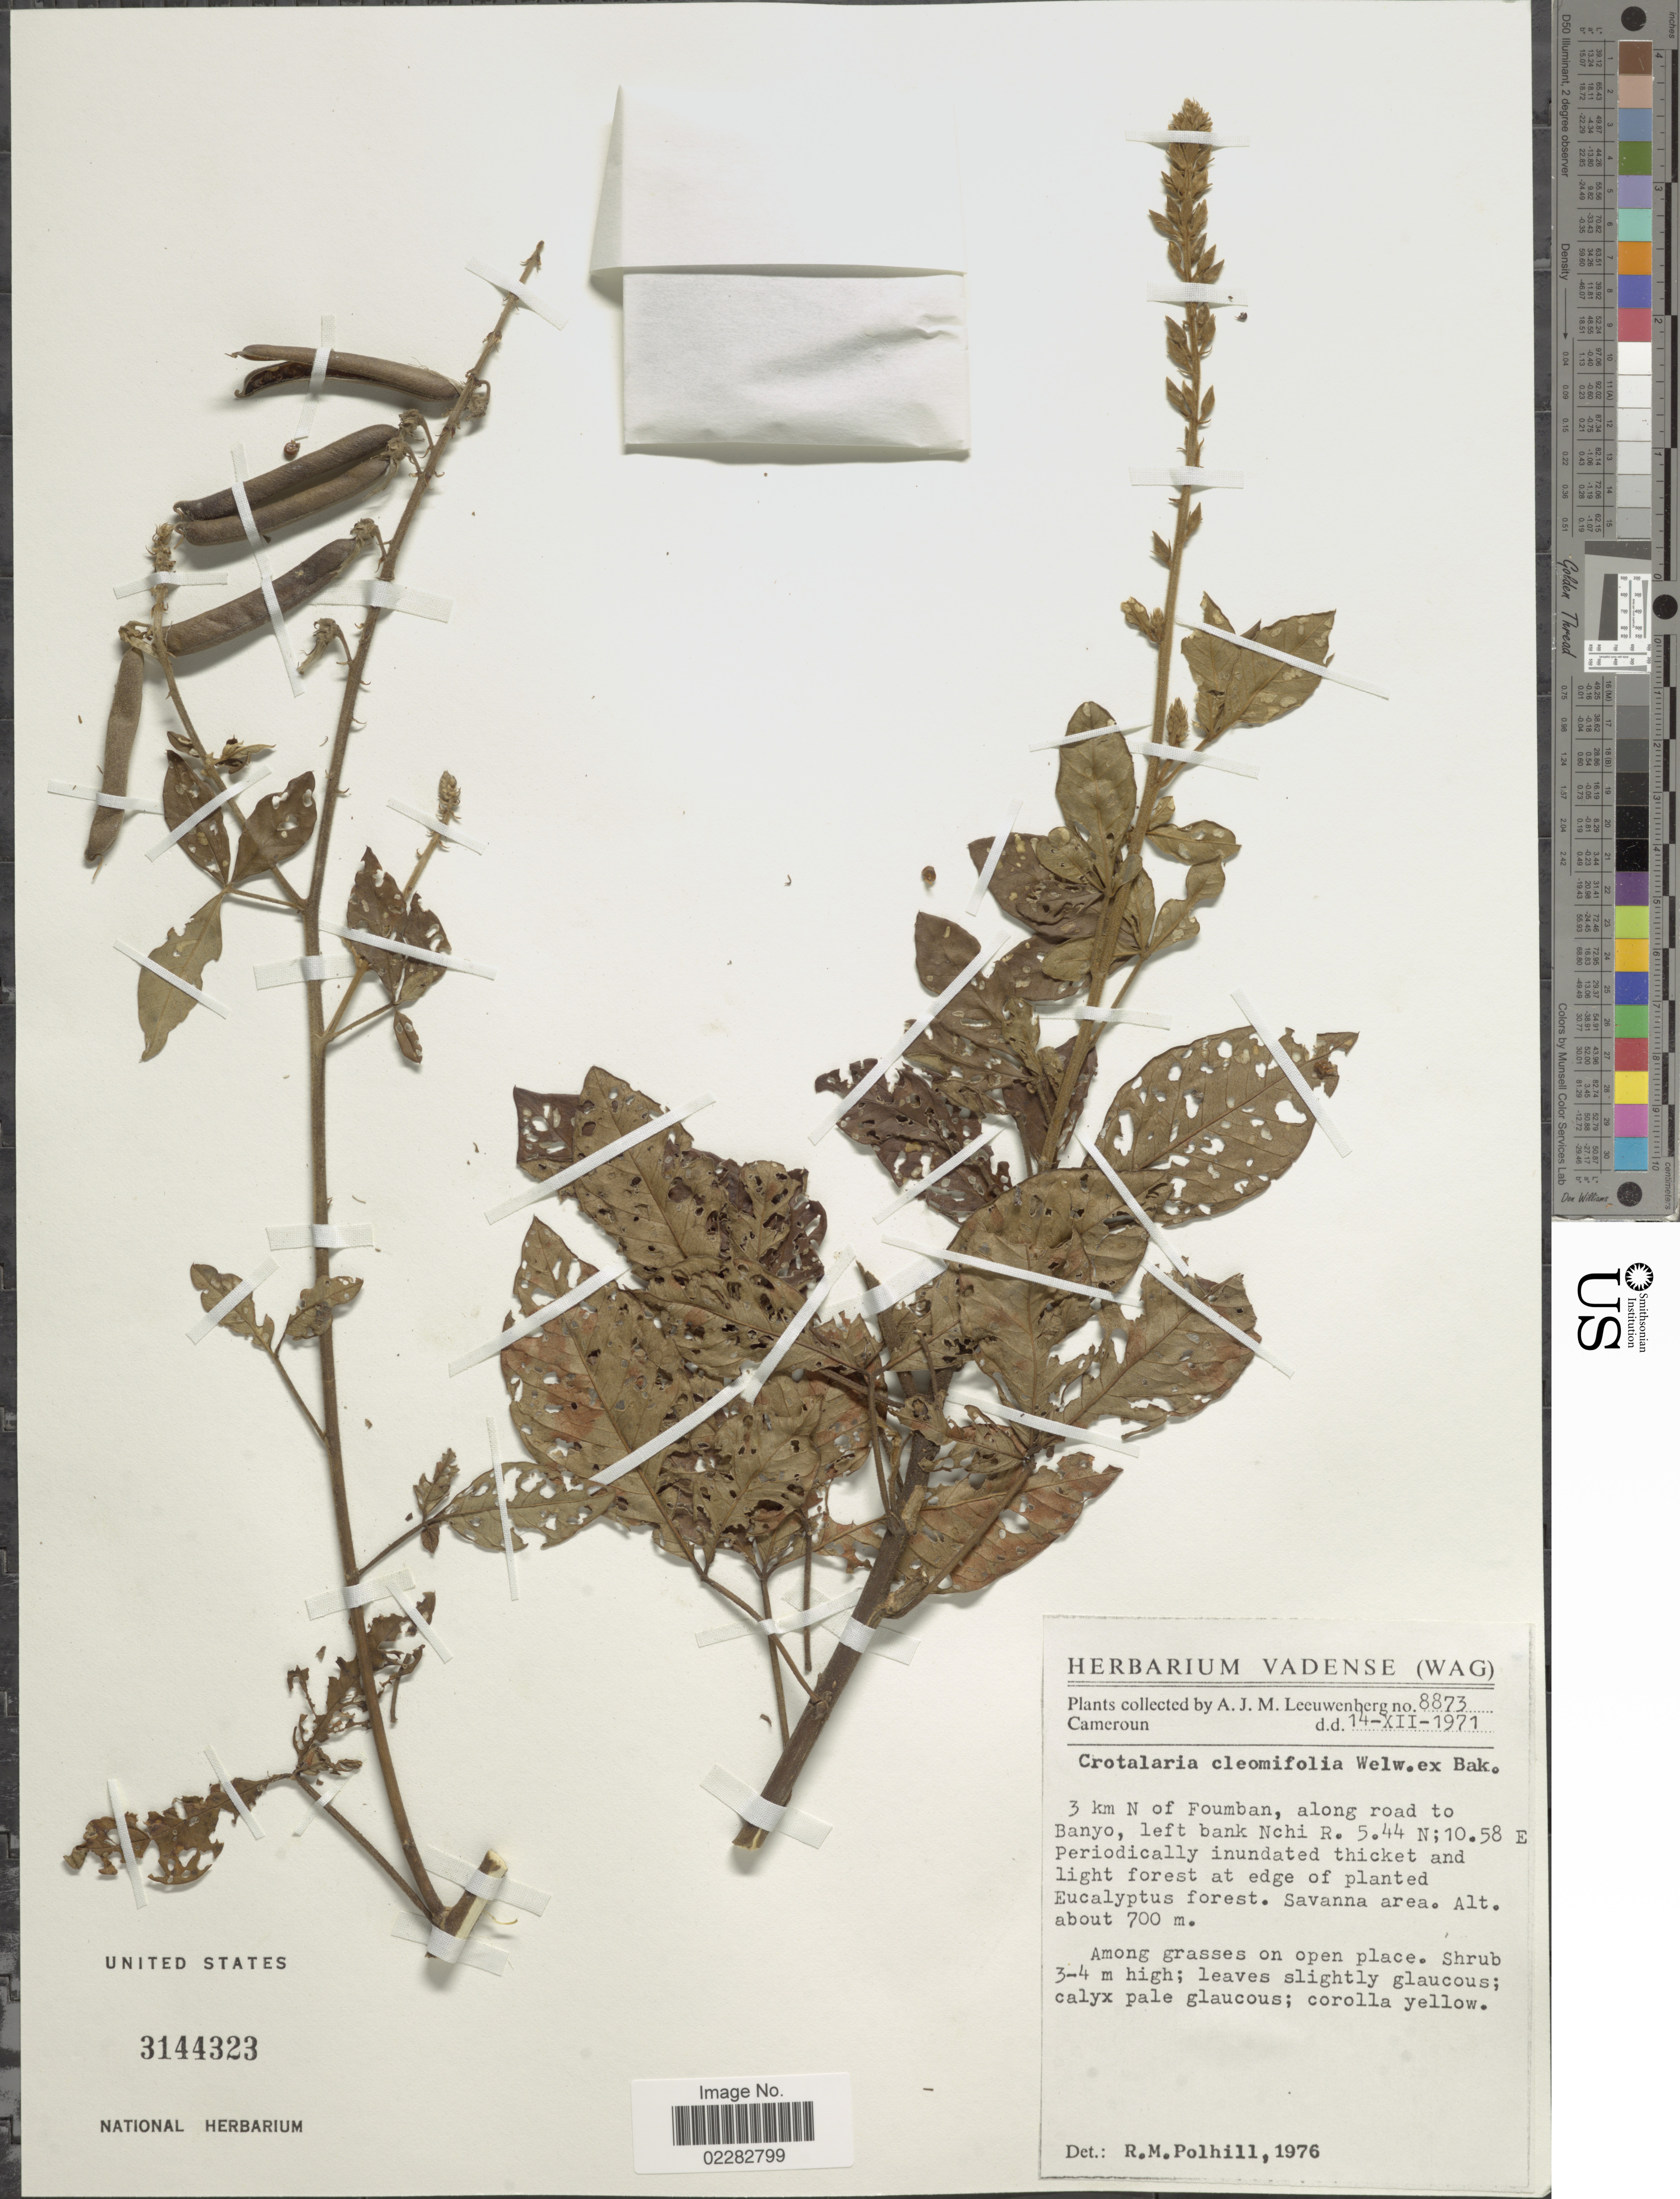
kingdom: Plantae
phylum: Tracheophyta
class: Magnoliopsida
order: Fabales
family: Fabaceae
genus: Crotalaria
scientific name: Crotalaria cleomifolia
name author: Baker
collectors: A. J. M. Leeuwenberg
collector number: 8873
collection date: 1971-12-14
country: Cameroon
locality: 3 km N of Foumban, along road to Banyo, left bank Nchi R..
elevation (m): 700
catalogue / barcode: US 3144323